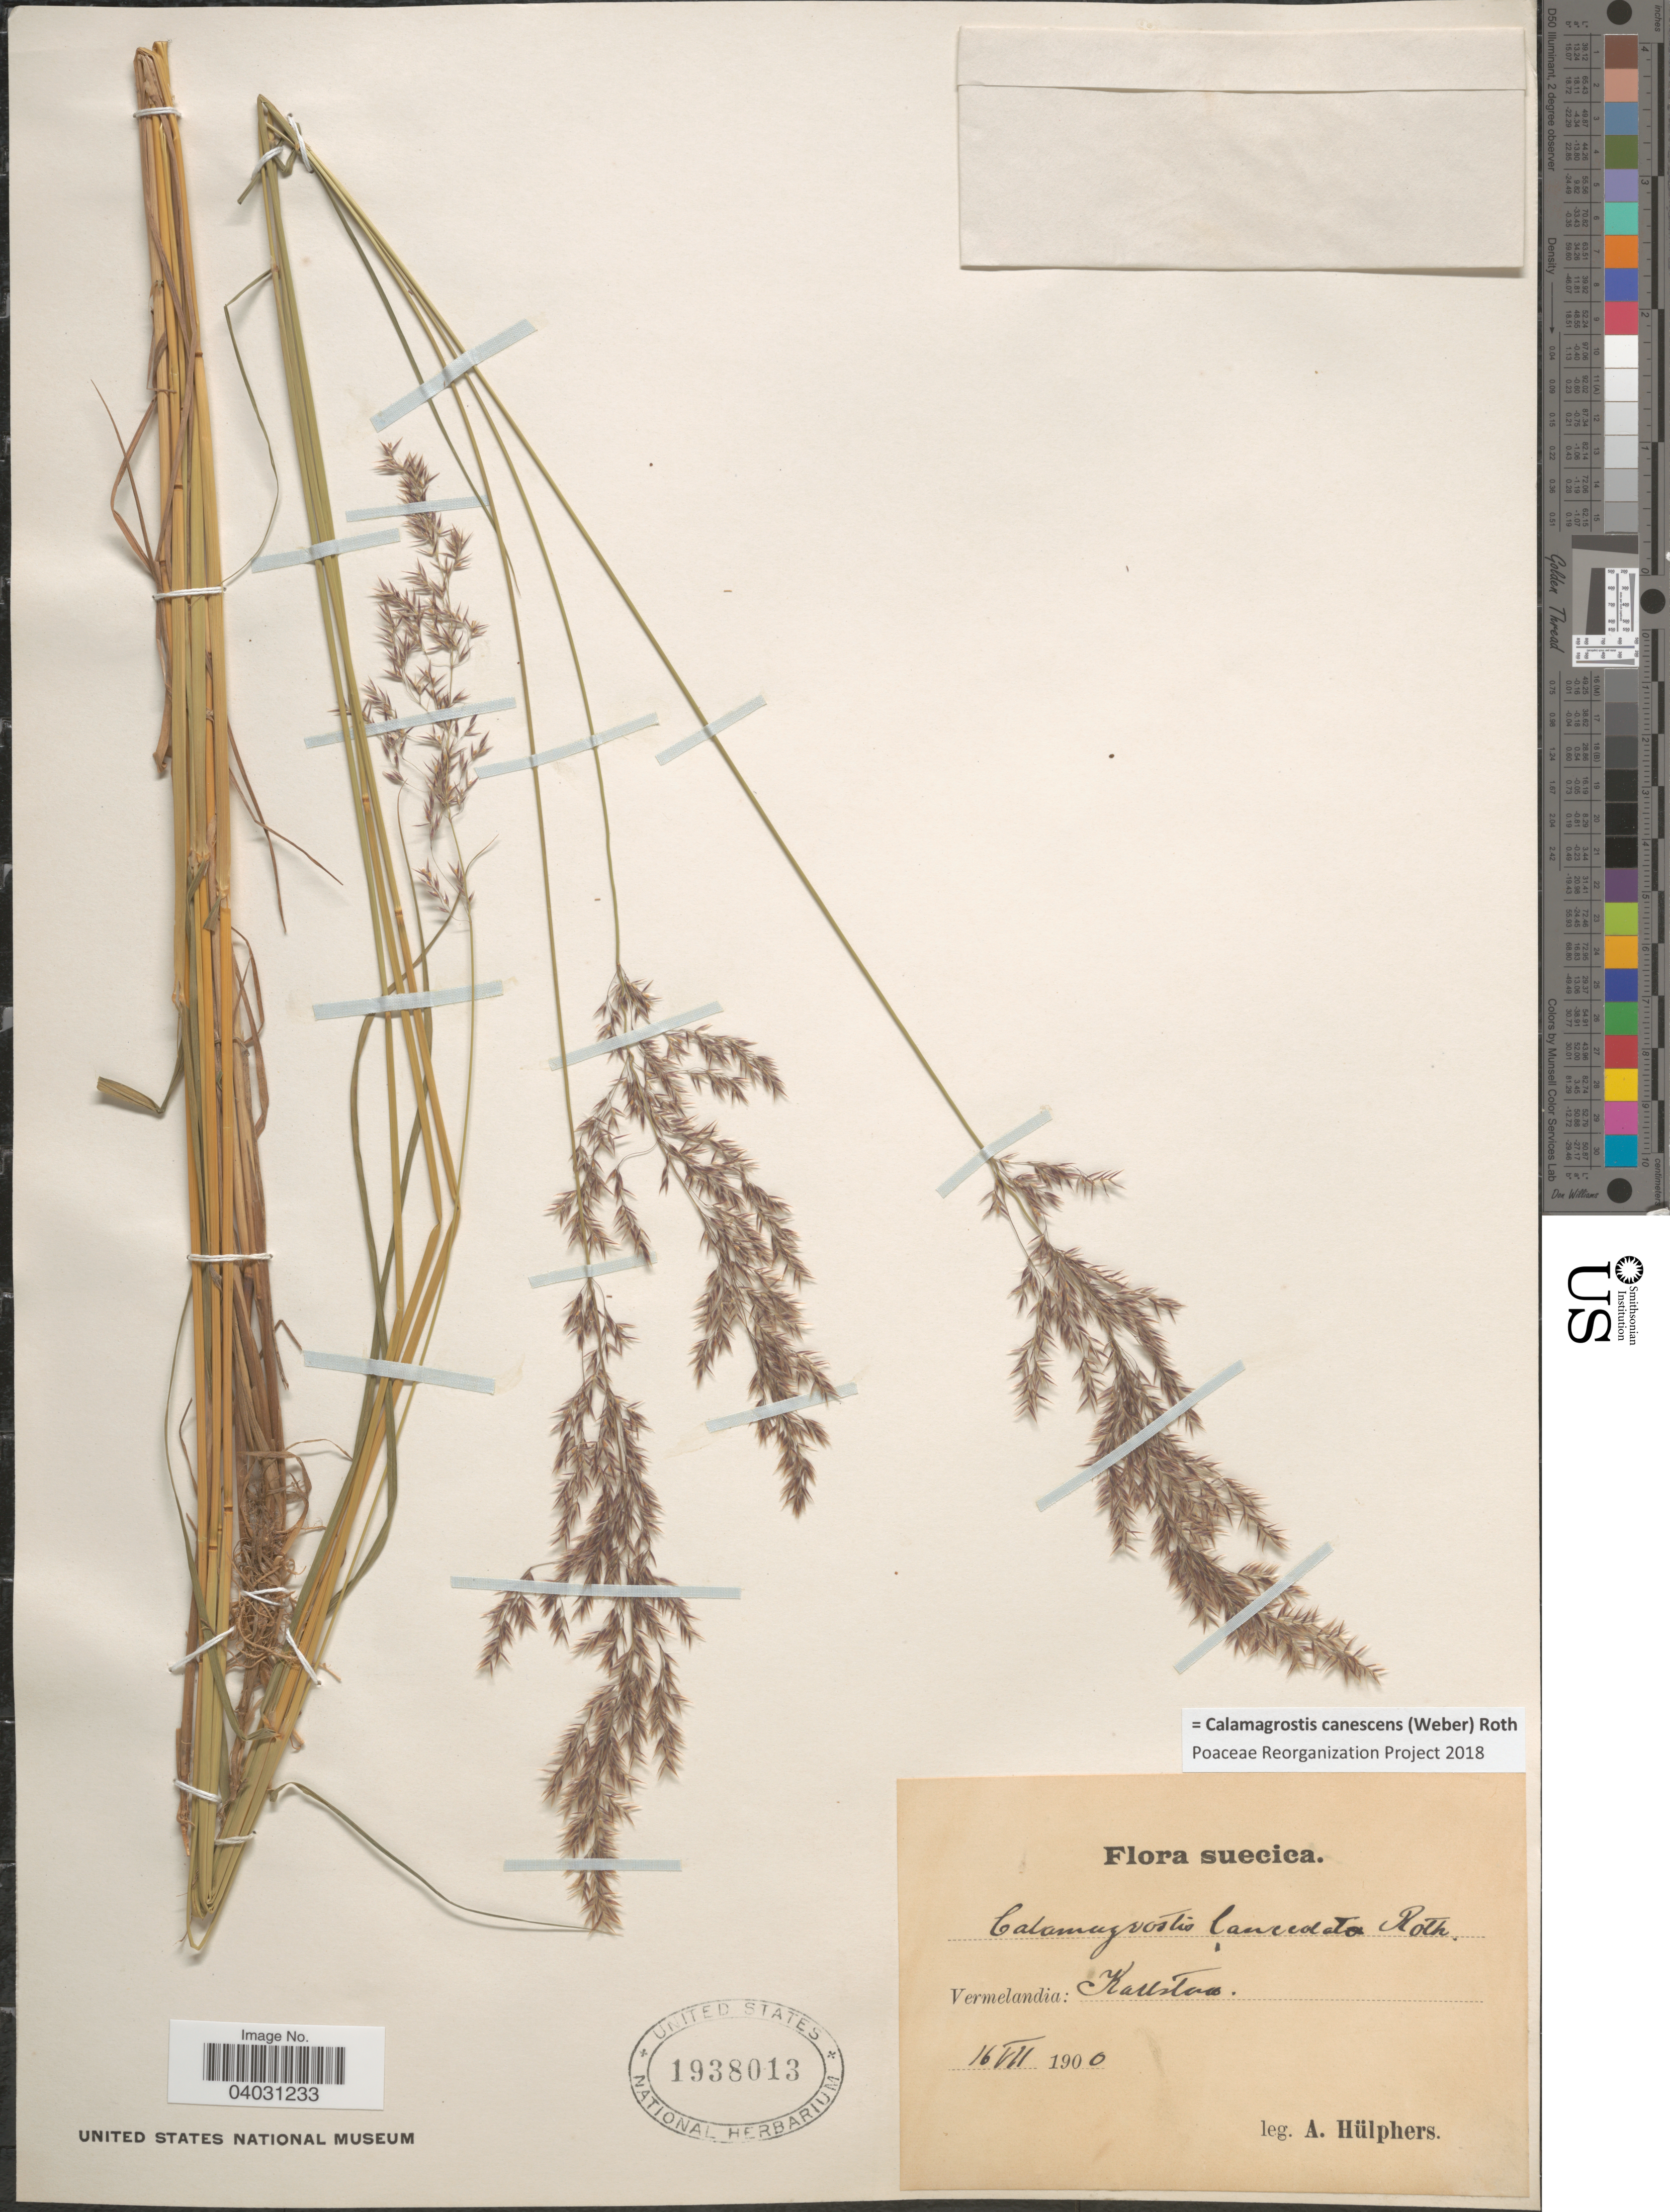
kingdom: Plantae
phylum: Tracheophyta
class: Liliopsida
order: Poales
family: Poaceae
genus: Calamagrostis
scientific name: Calamagrostis canescens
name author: (G.H. Weber) Roth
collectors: A. Hülphers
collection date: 1900-07-16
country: Sweden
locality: Suecica. Vermelandia: Karlstad.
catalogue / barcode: US 1938013